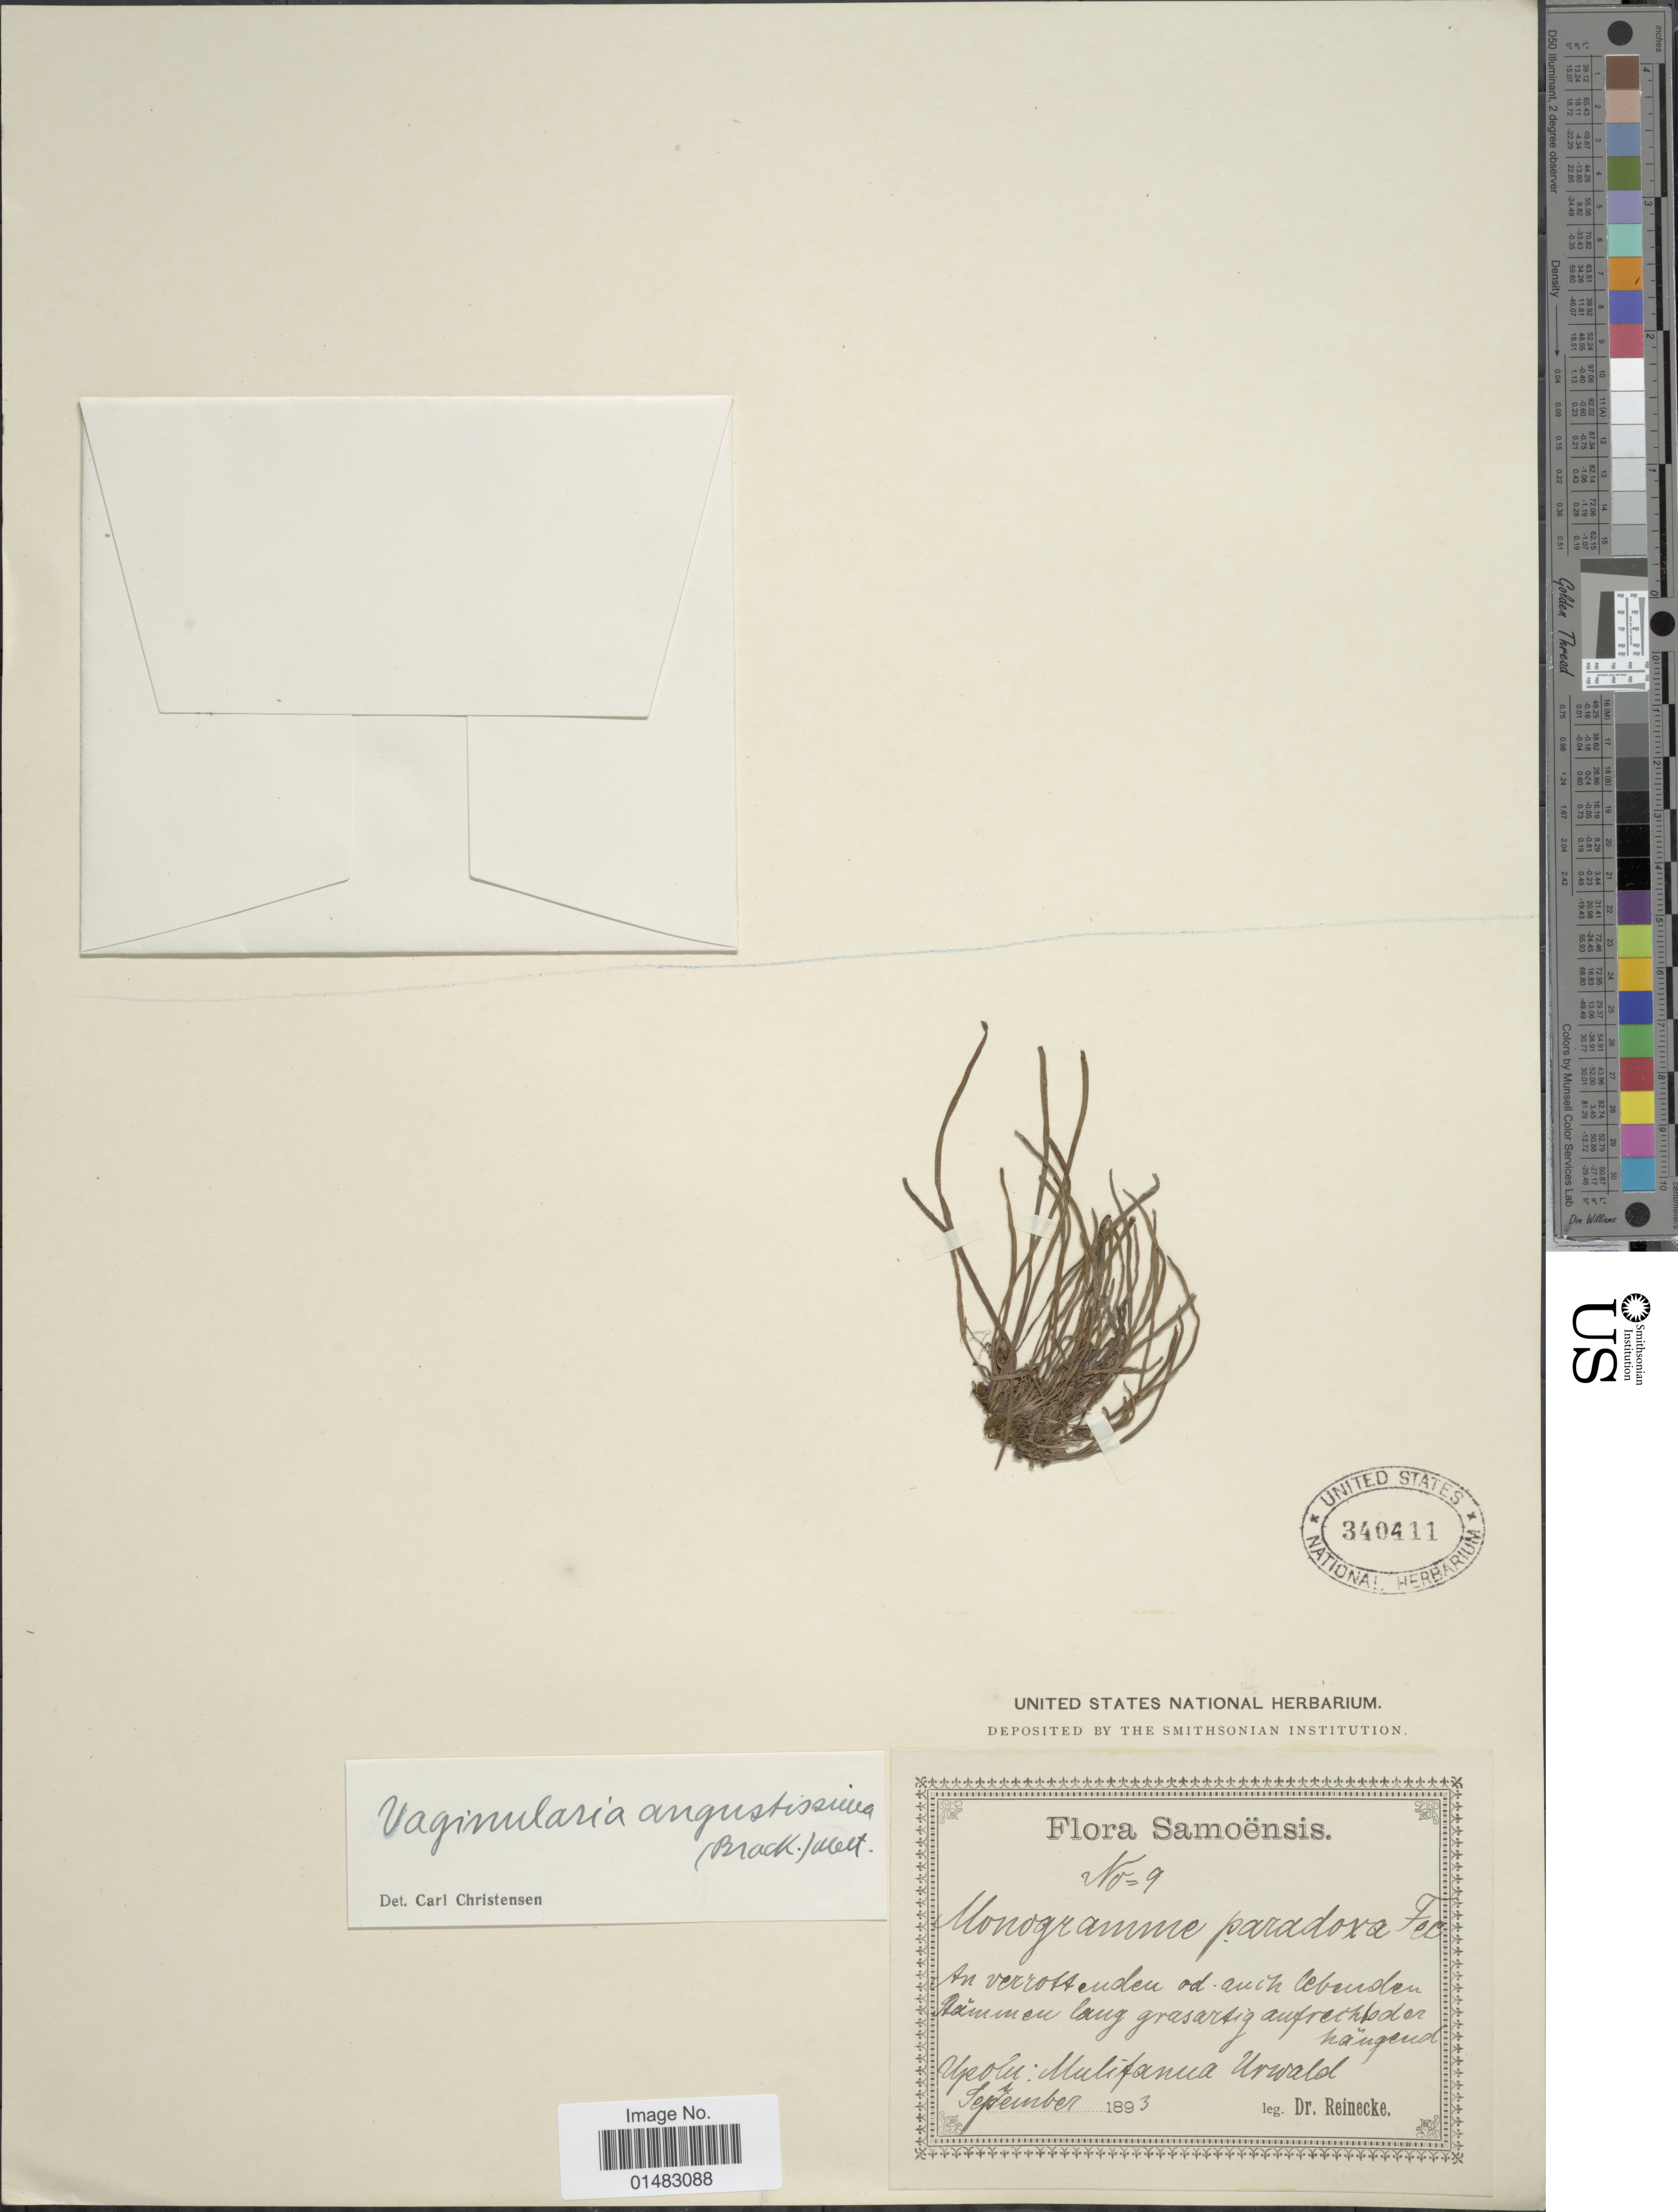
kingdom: Plantae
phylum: Tracheophyta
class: Polypodiopsida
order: Polypodiales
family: Pteridaceae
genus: Vaginularia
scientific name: Vaginularia angustissima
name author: (Brack.) Mett.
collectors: -- Reinecke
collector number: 9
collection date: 1893-09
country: Samoa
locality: Upolu: Mulipan nawrwald [interpreted]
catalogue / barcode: US 340411